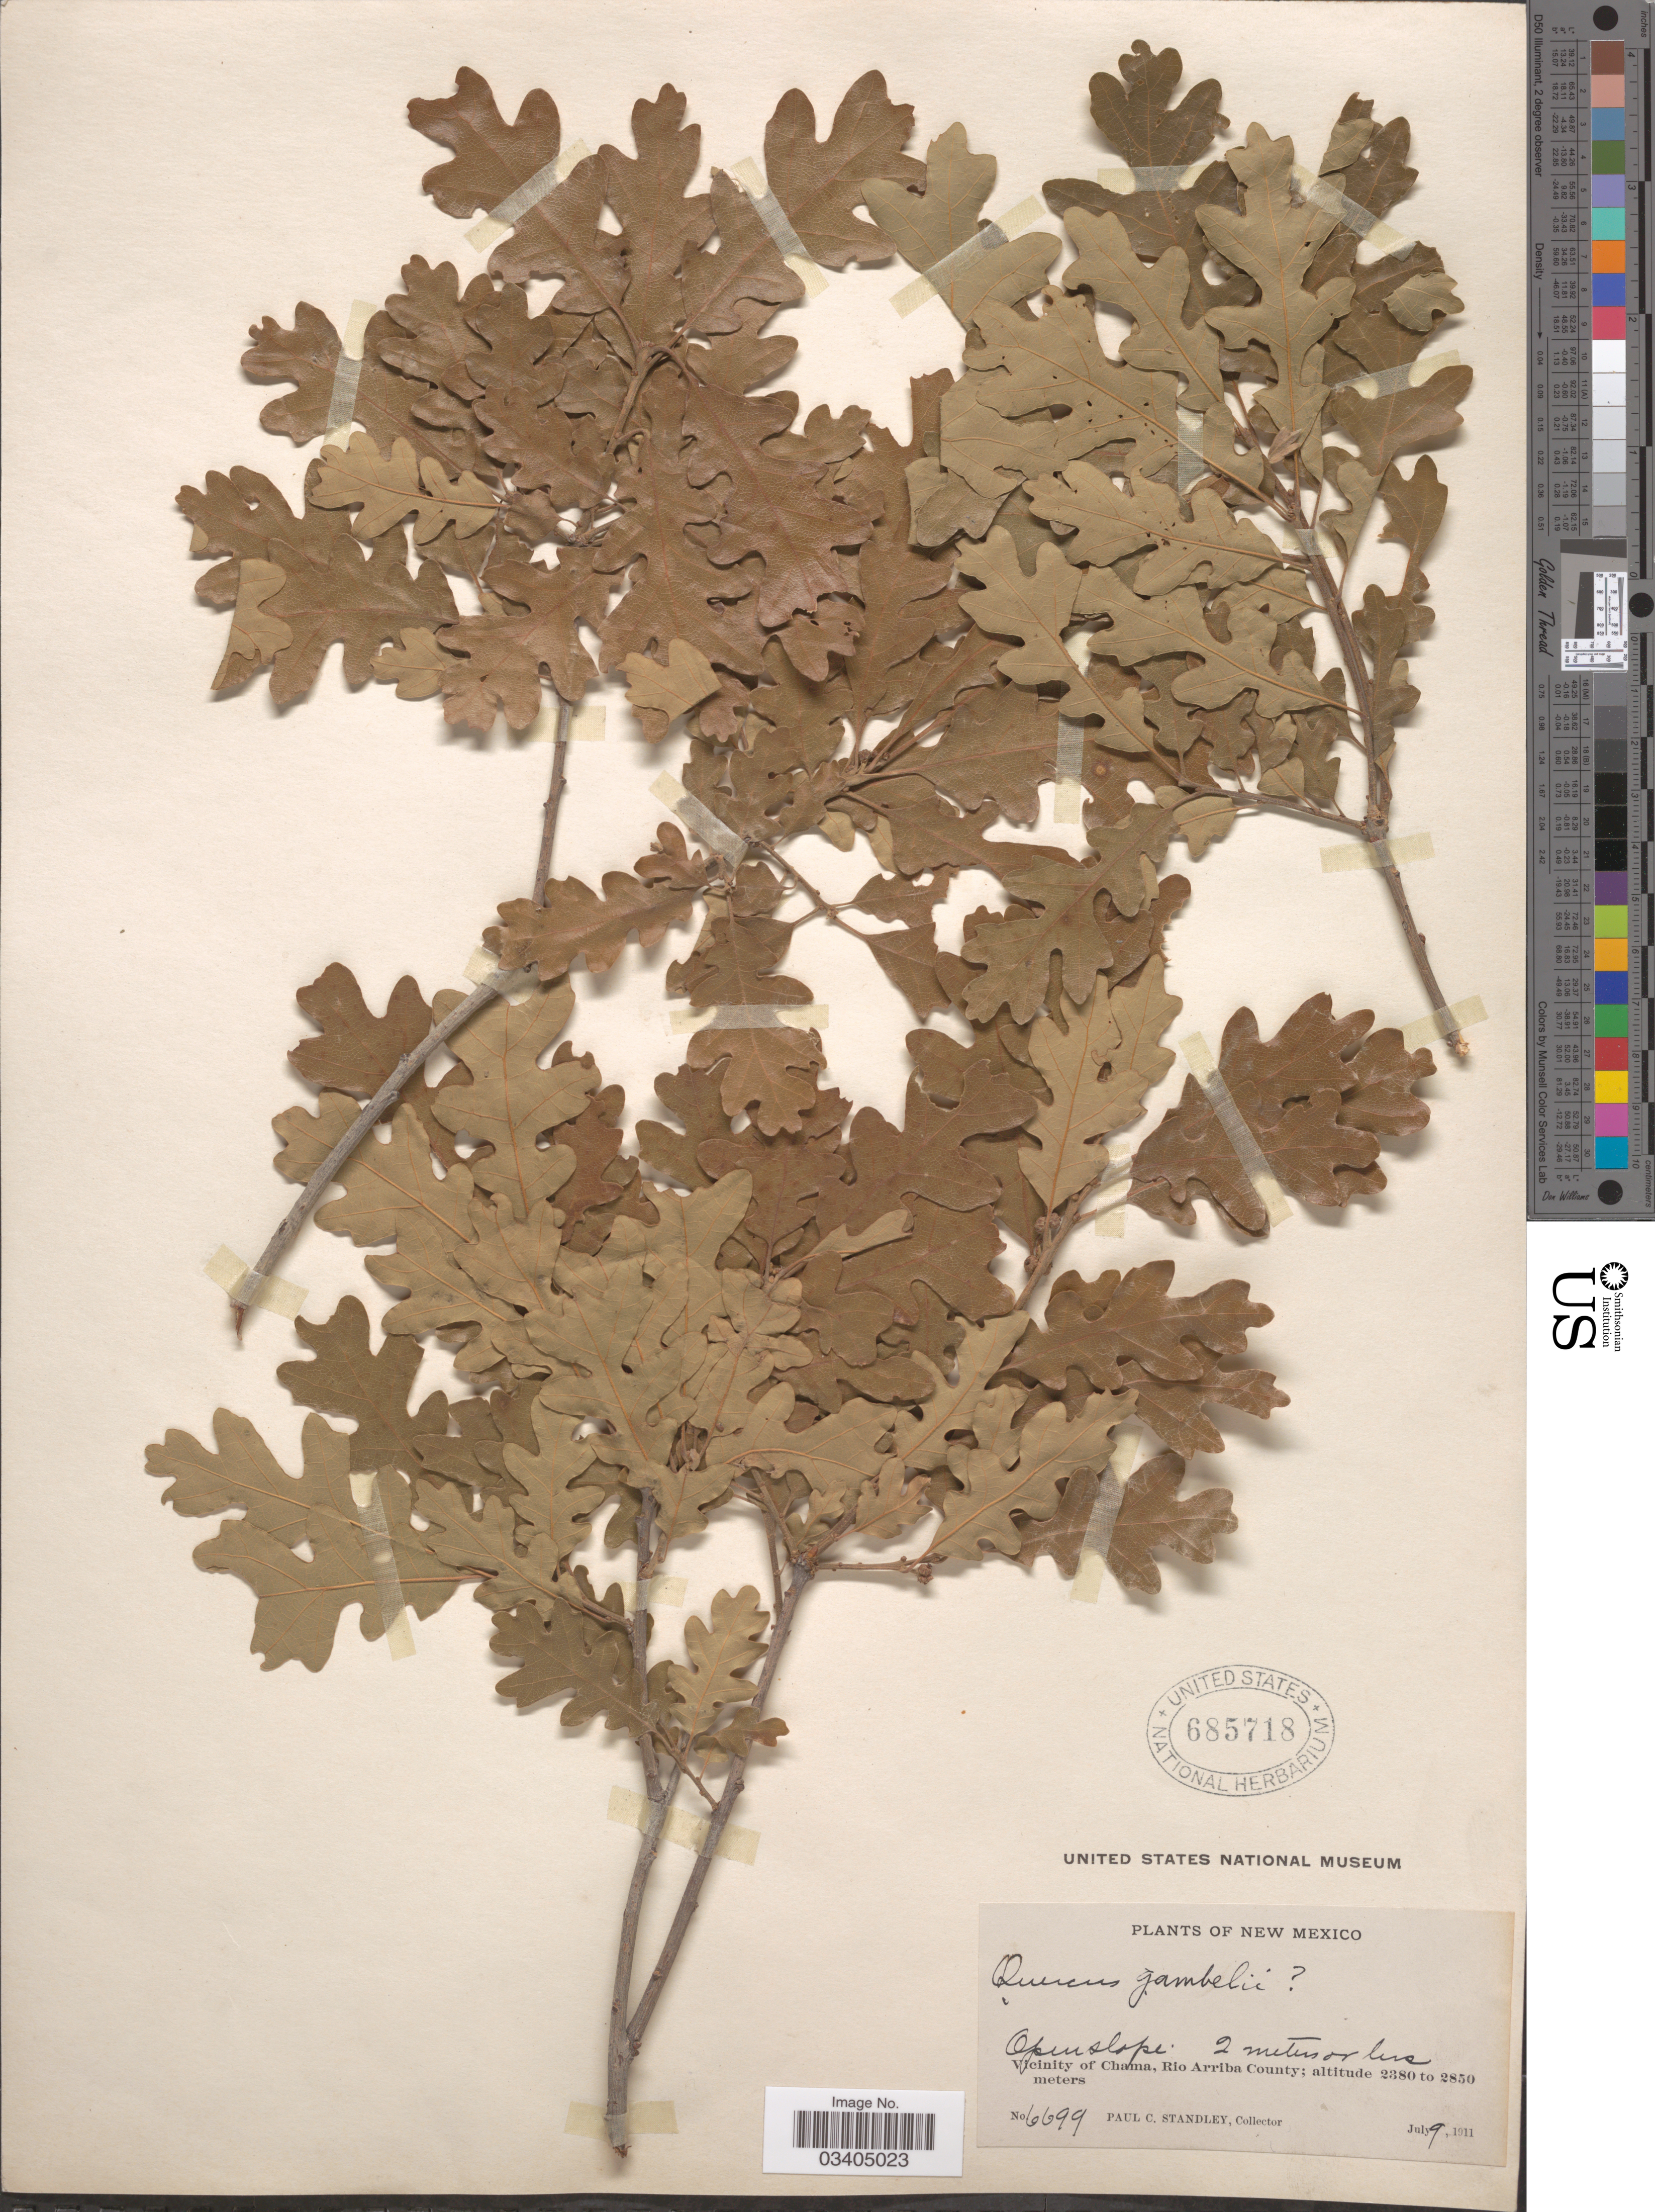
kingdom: Plantae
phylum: Tracheophyta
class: Magnoliopsida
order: Fagales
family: Fagaceae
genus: Quercus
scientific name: Quercus gambelii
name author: Nutt.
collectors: P. C. Standley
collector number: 6699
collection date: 1911-07-09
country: United States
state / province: New Mexico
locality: Vicinity of Chama, Rio Arriba County.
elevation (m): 2380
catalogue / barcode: US 685718